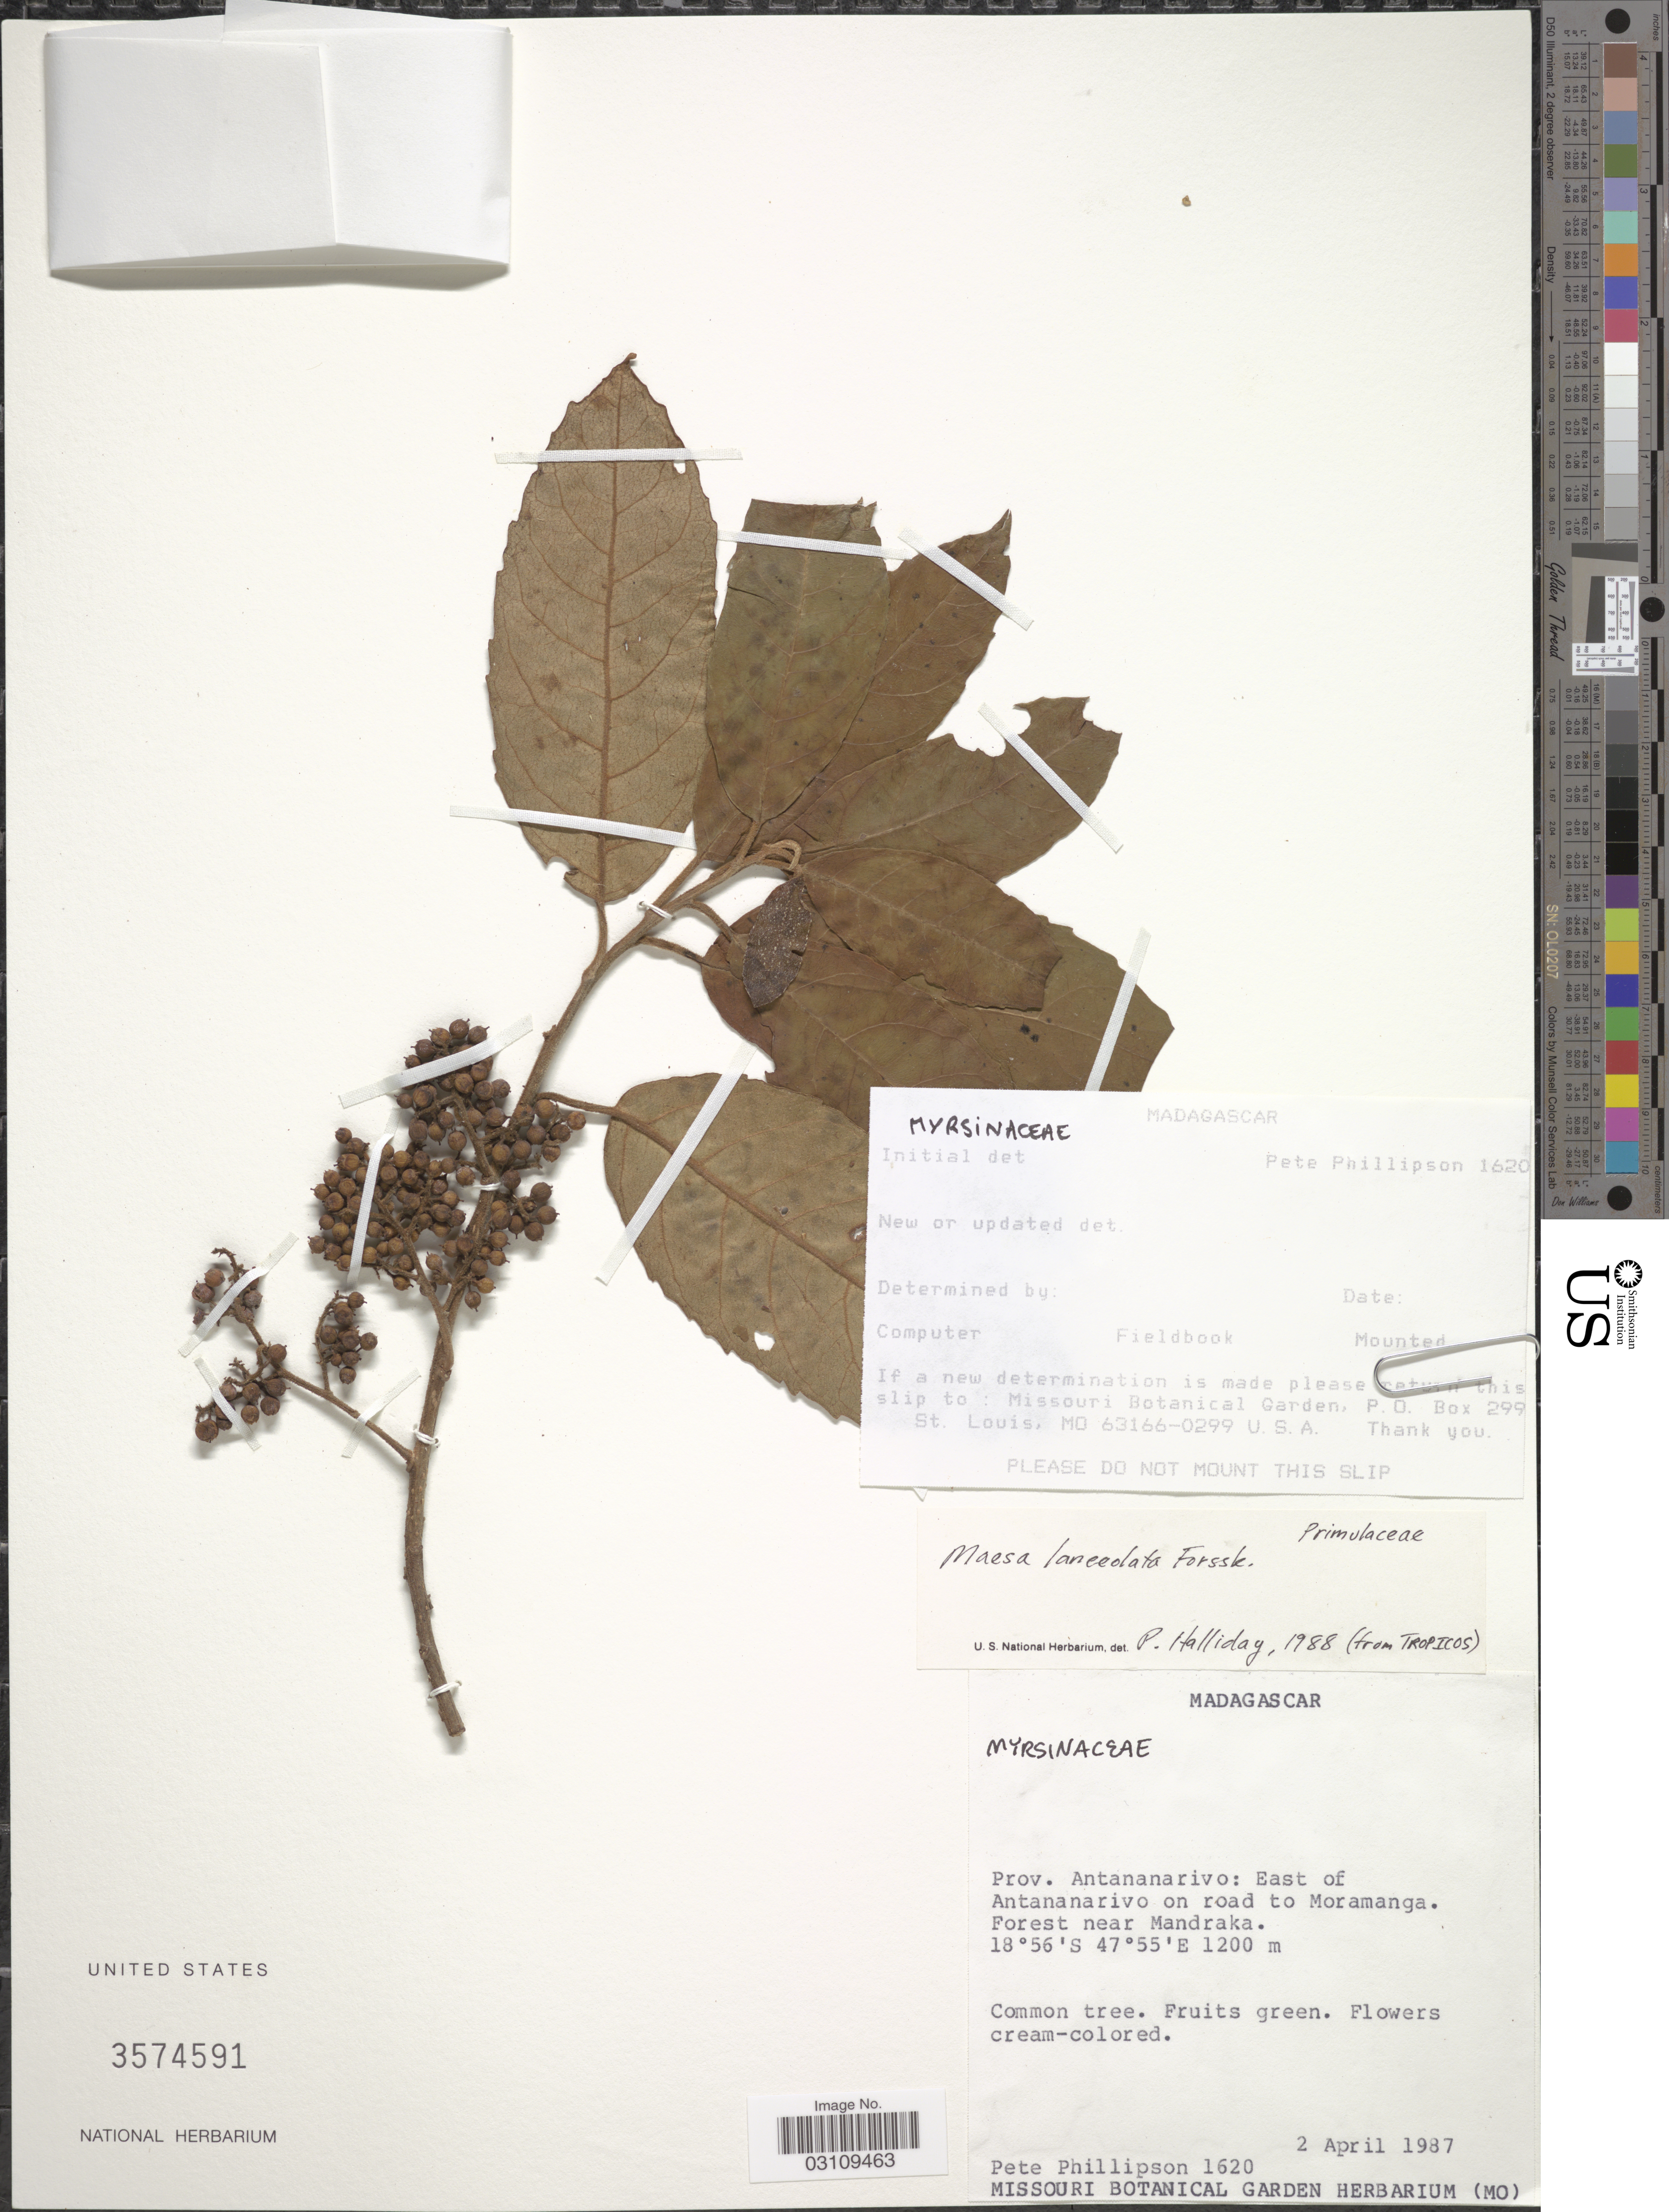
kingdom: Plantae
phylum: Tracheophyta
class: Magnoliopsida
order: Ericales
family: Primulaceae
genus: Maesa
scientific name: Maesa lanceolata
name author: Forssk.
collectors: P. B. Phillipson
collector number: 1620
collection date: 1987-04-02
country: Madagascar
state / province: Analamanga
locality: East of Antananarivo on road to Moromanga. Forest near Mandraka.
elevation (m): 1200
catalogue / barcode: US 3574591